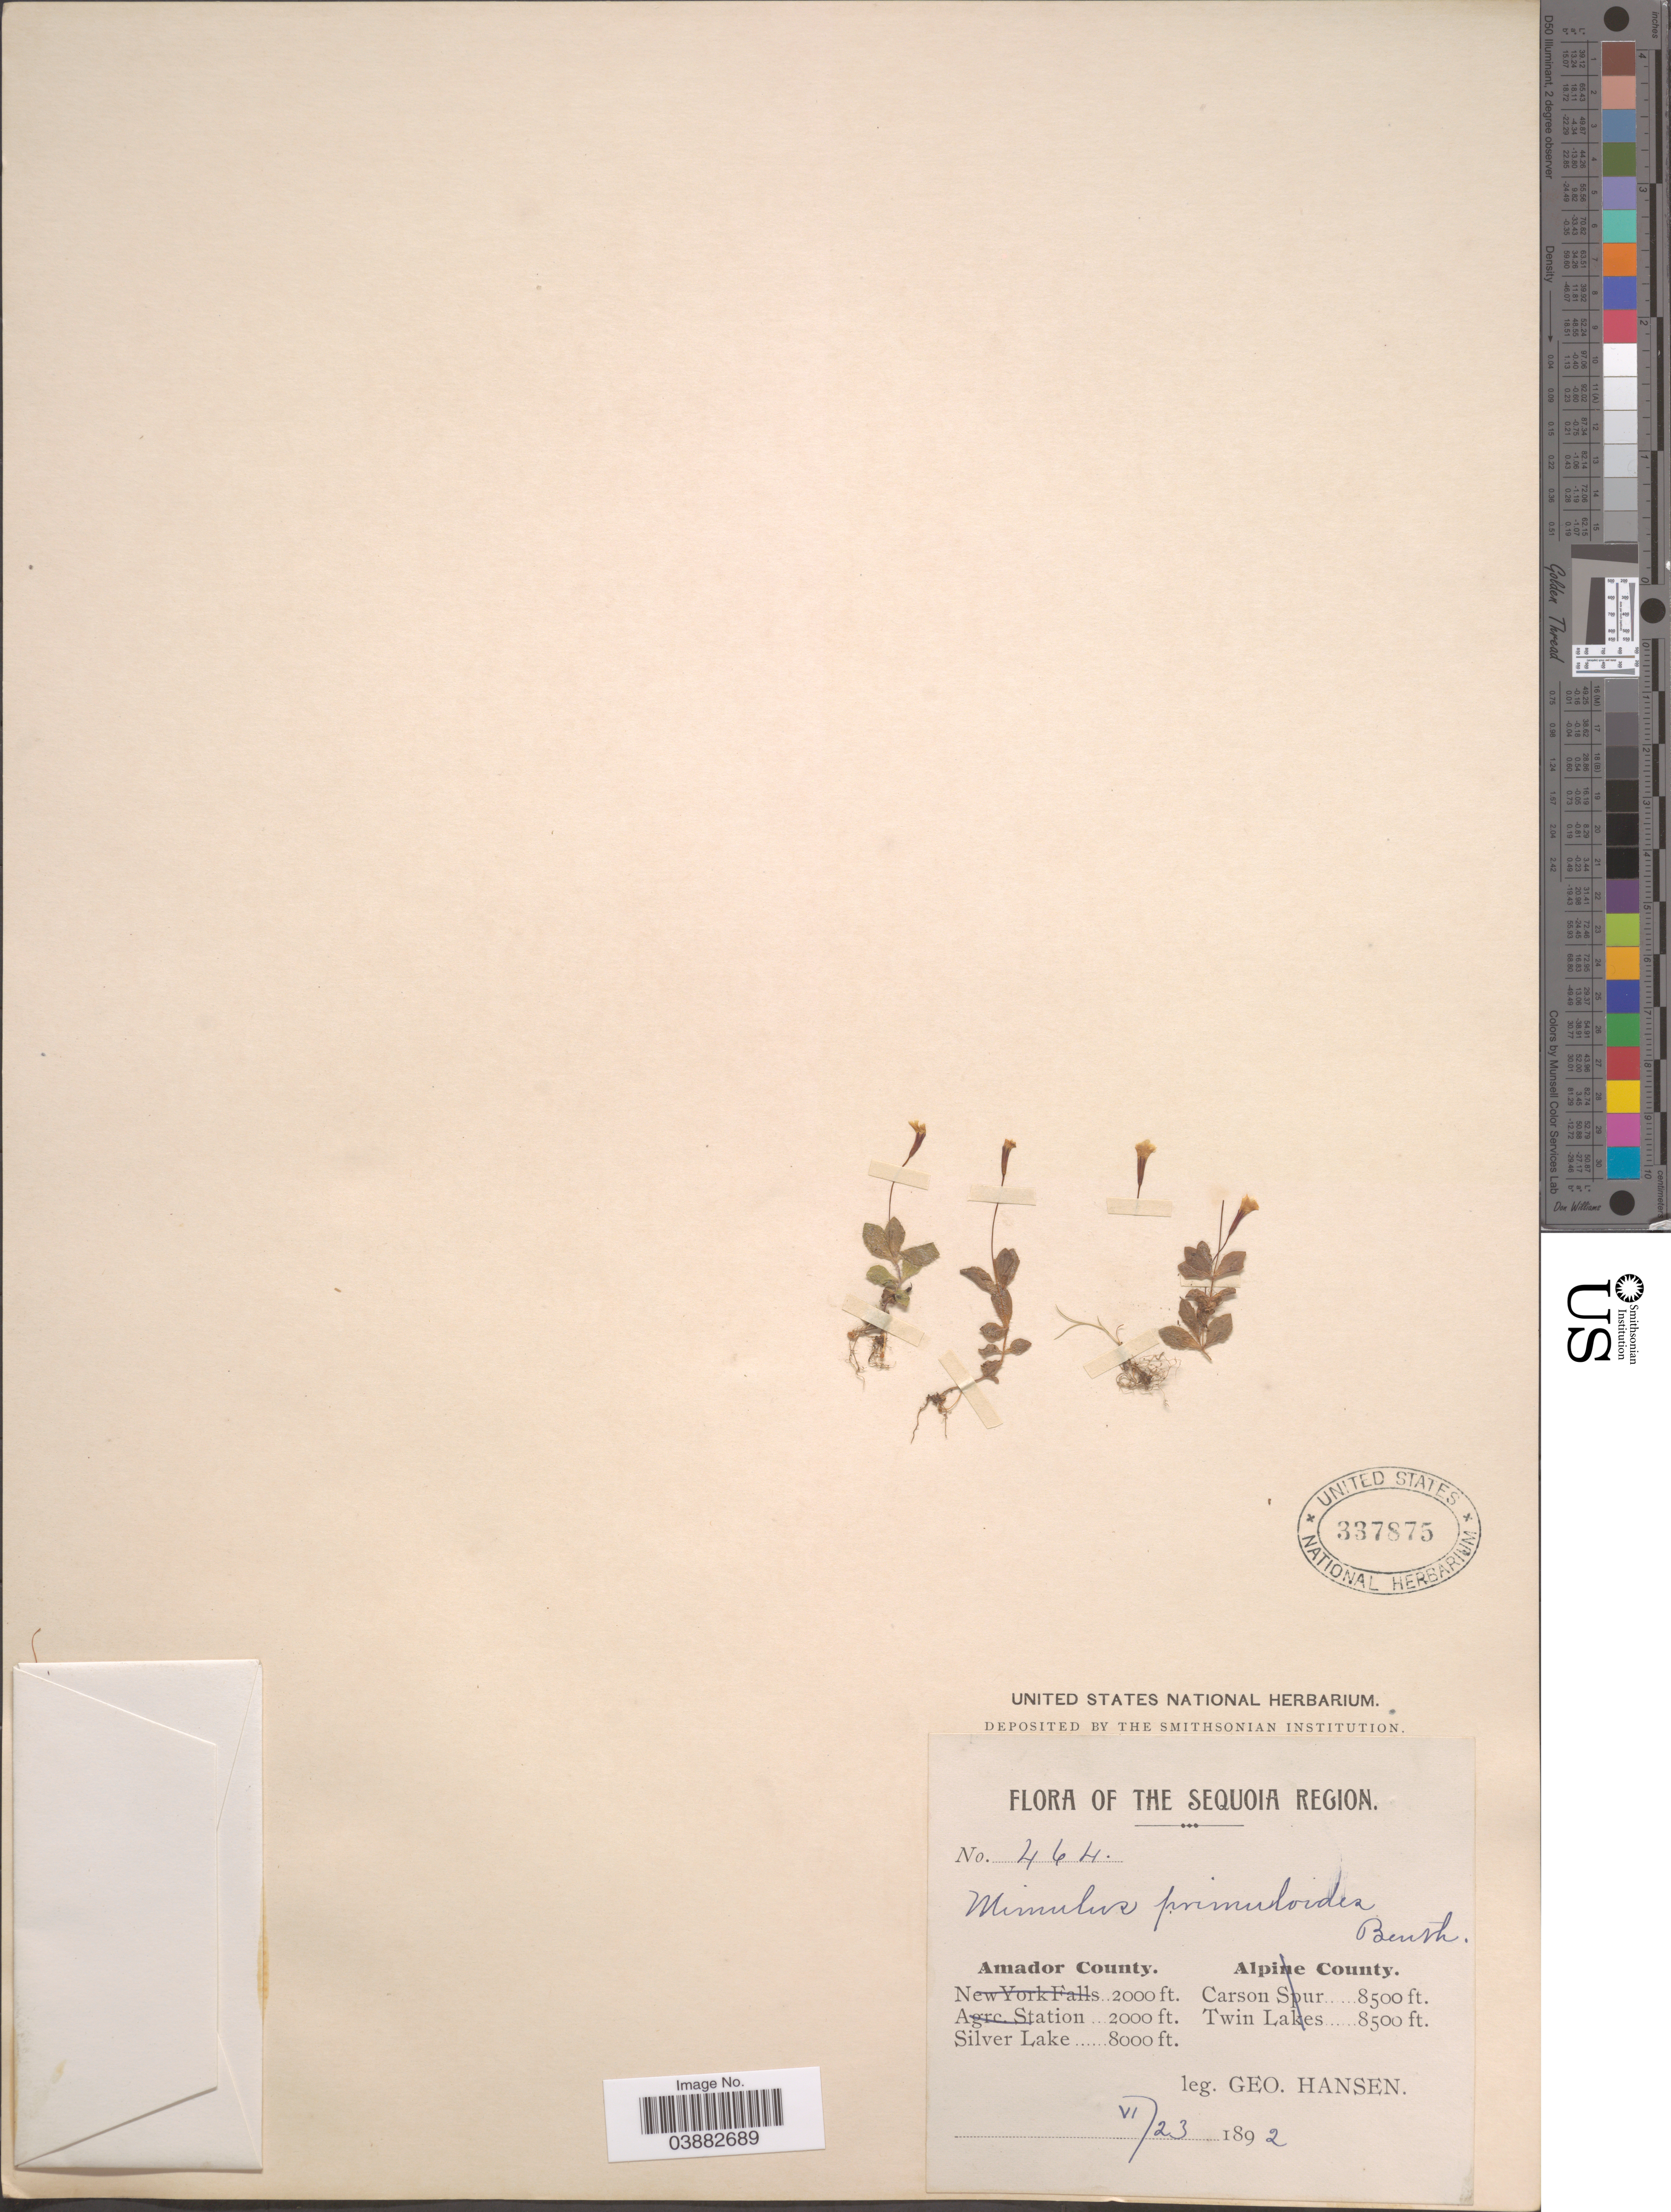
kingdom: Plantae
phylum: Tracheophyta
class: Magnoliopsida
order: Lamiales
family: Phrymaceae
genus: Mimulus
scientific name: Mimulus primuloides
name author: Benth.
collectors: G. Hansen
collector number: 464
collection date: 1892-06-23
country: United States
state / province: California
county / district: Amador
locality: The Sequoia Region. Amador County. Silver Lake.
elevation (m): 2438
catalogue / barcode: US 337875